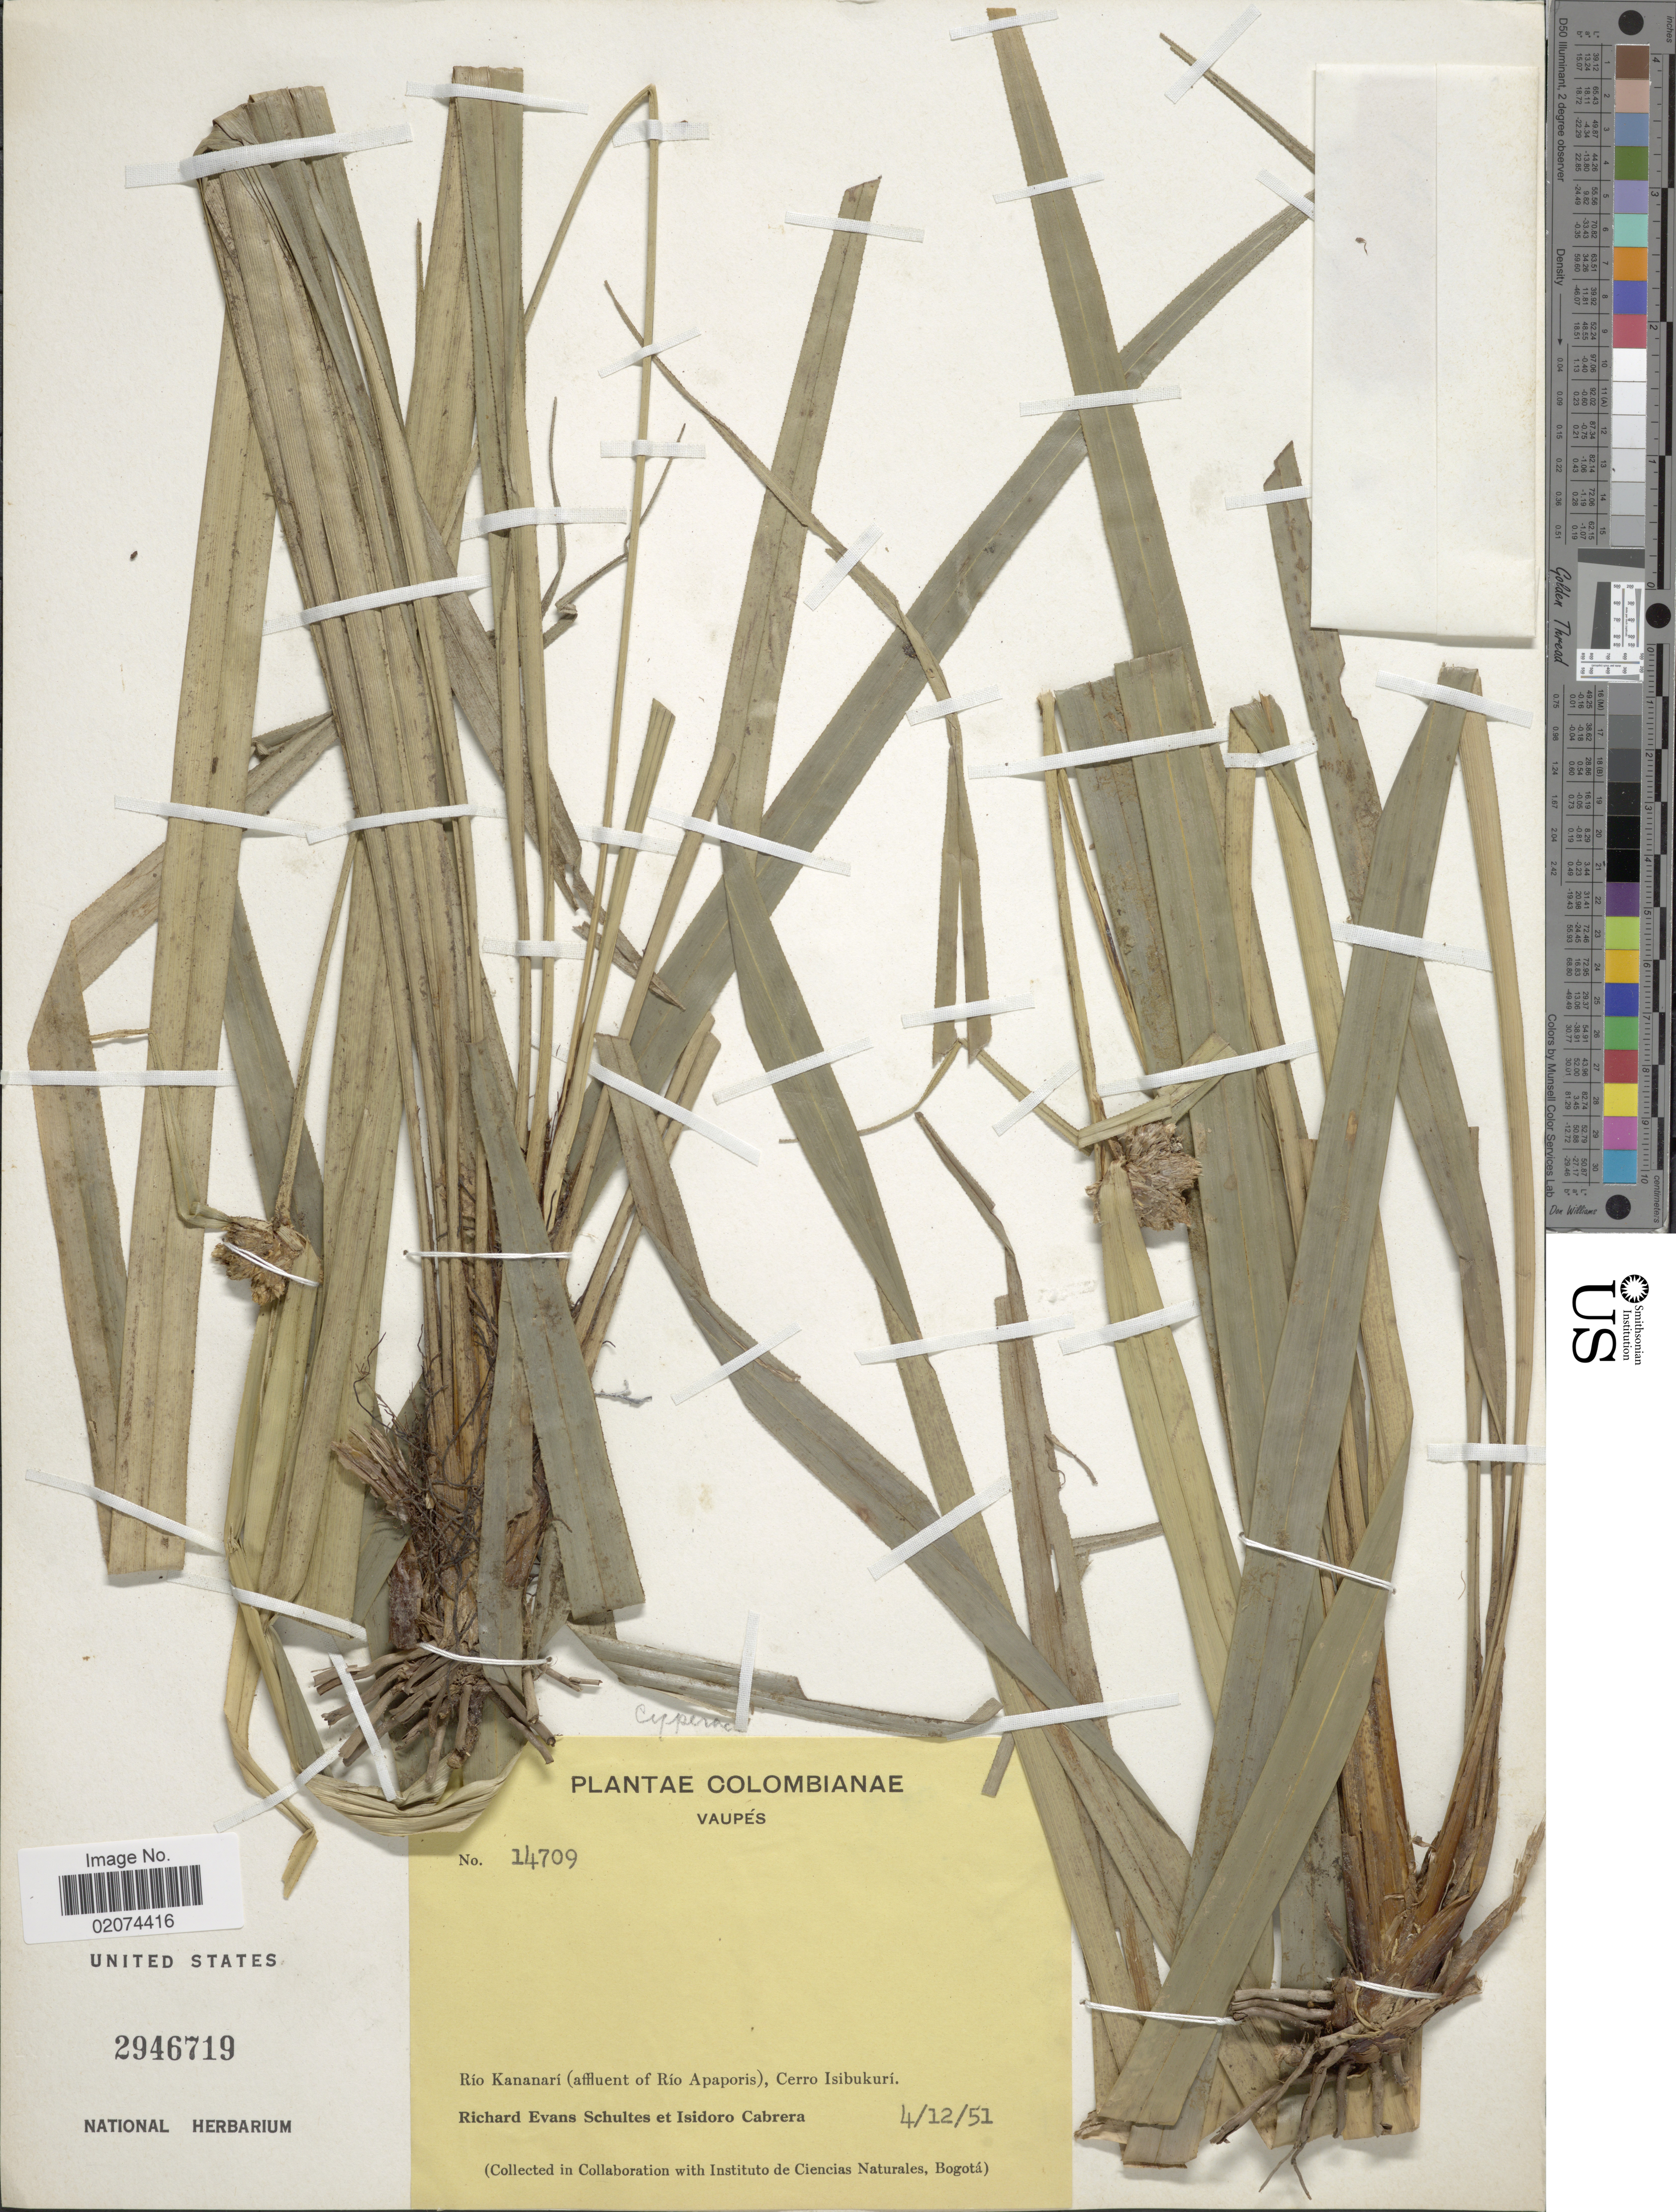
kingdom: Plantae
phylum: Tracheophyta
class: Liliopsida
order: Poales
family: Cyperaceae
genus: Mapania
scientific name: Mapania sp.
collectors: R. E. Schultes & I. Cabrera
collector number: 14709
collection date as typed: Transcribed d/m/y: 4/12/51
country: Colombia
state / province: Vaupés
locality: Colombianae. Rio Kananari ( affluent of Rio Apaporis), Cerro Isibukuri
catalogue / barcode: US 2946719